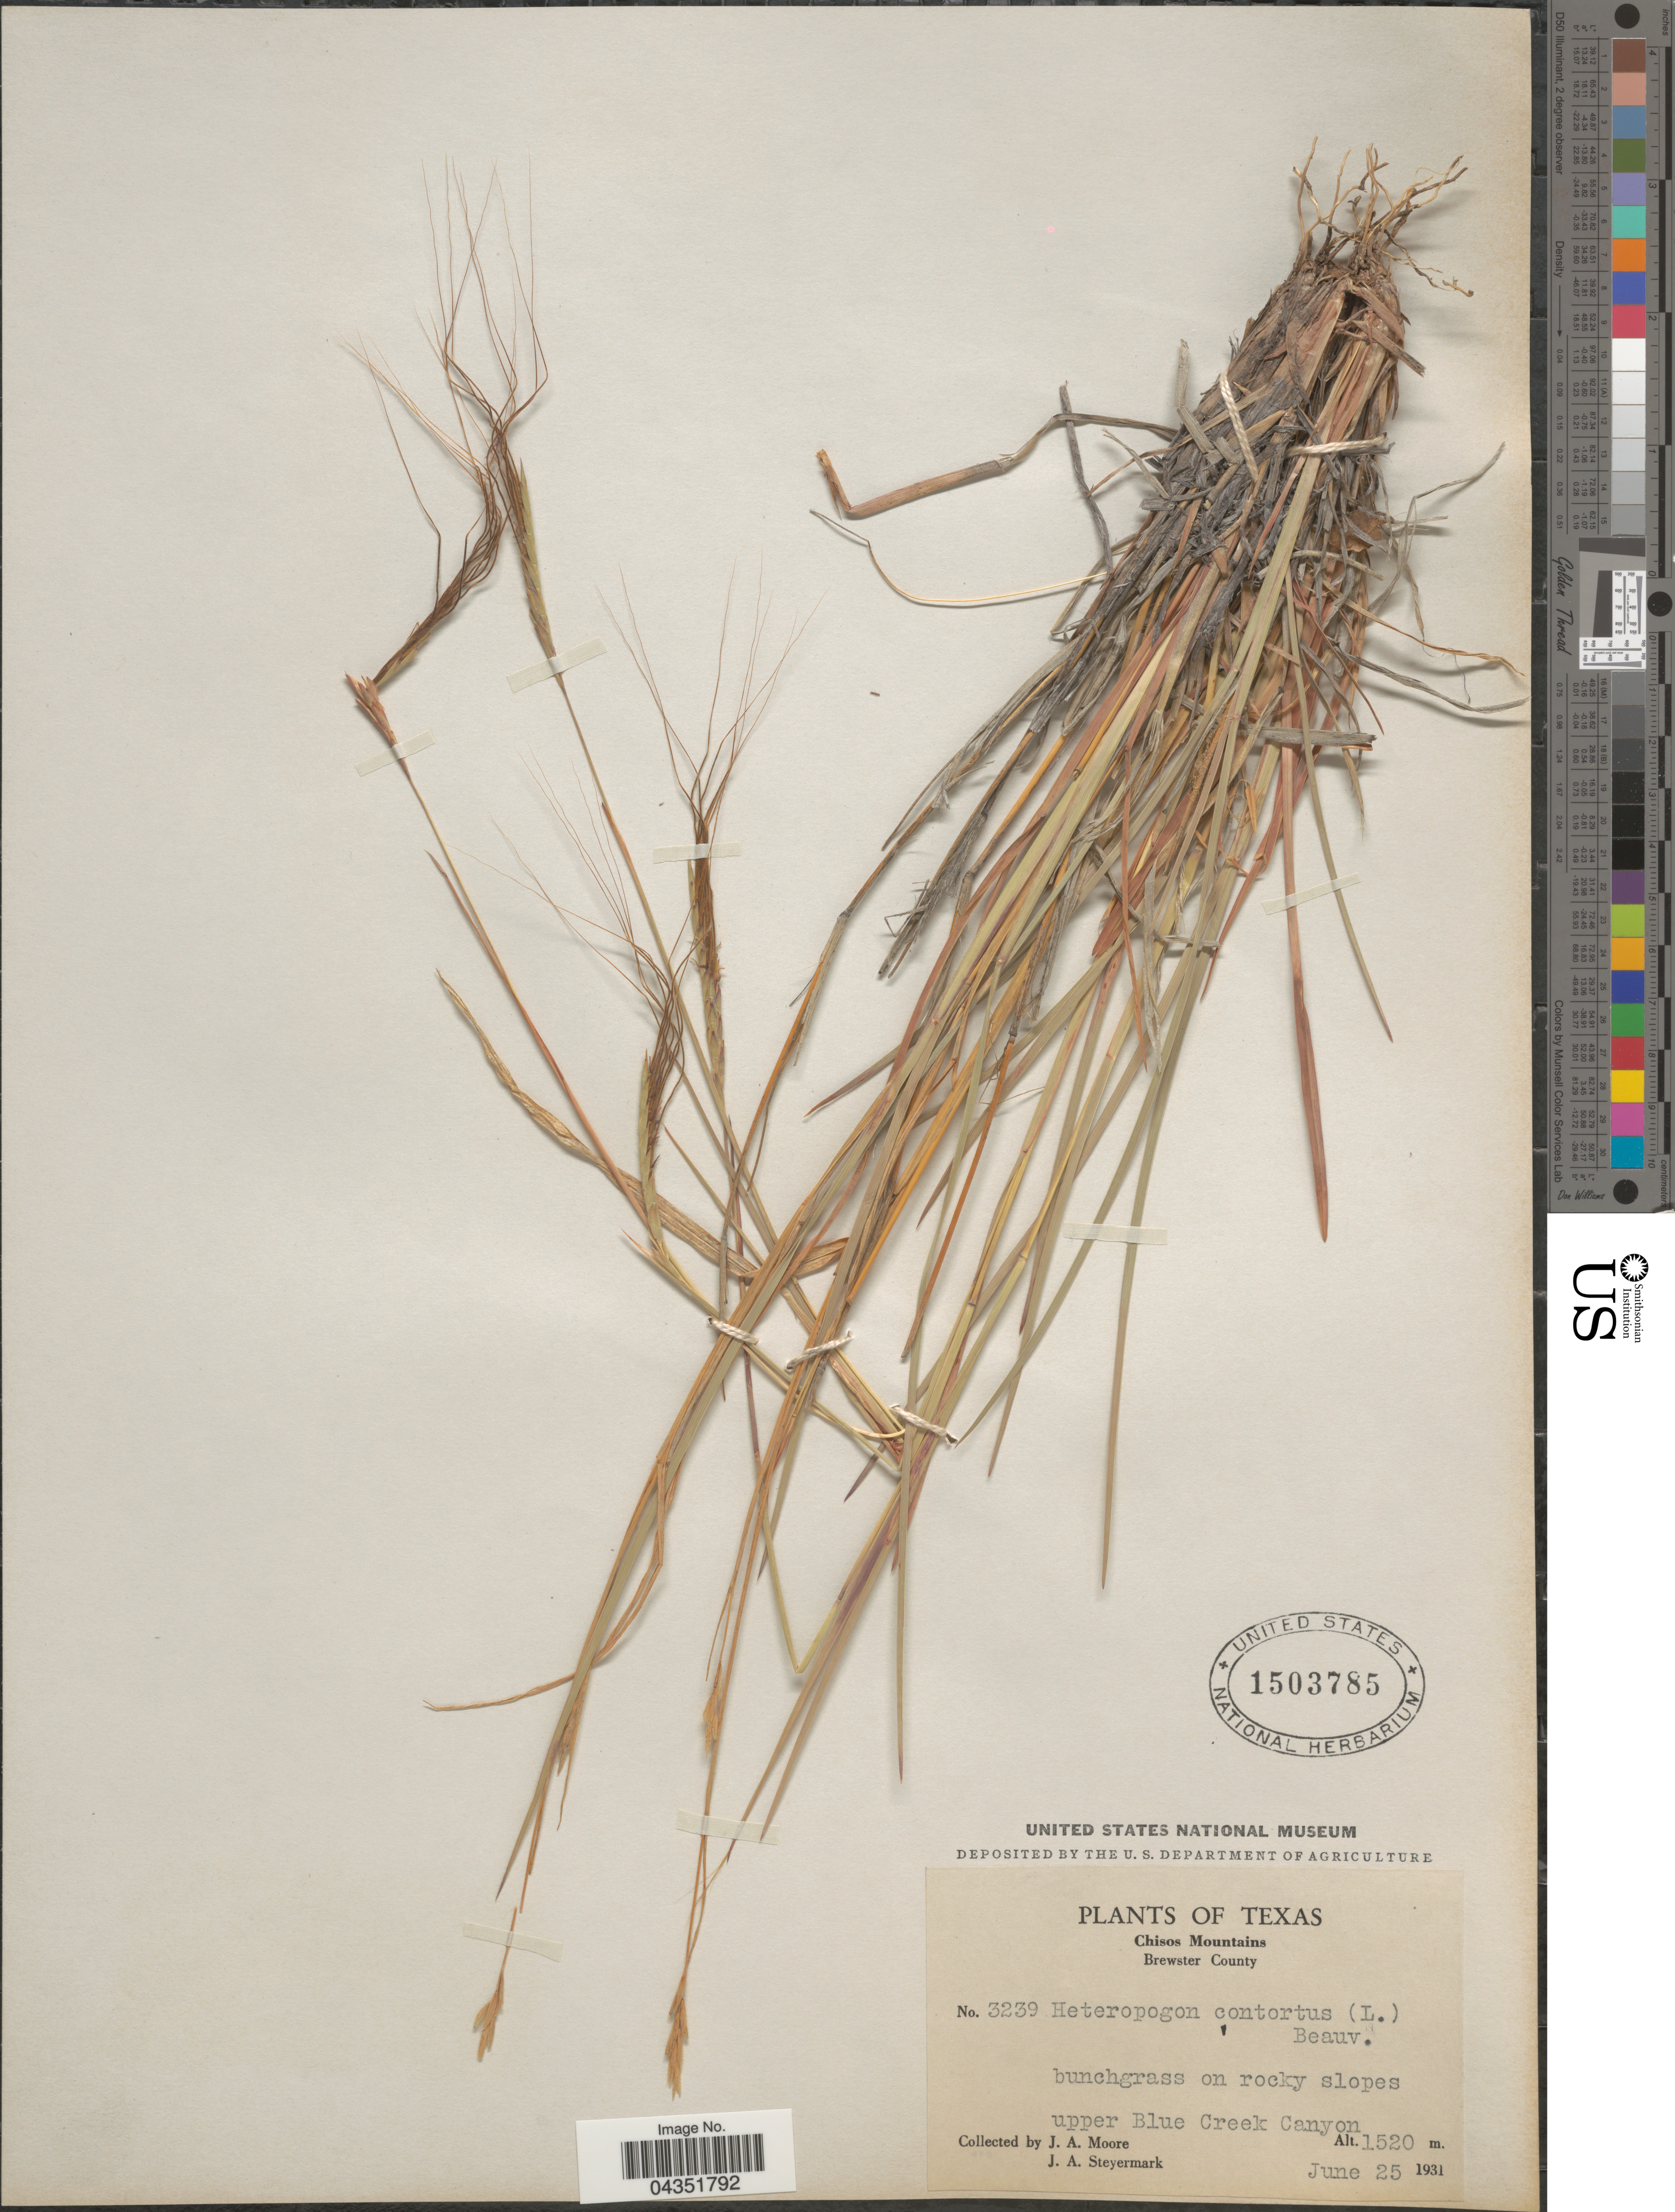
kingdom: Plantae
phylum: Tracheophyta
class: Liliopsida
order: Poales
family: Poaceae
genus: Heteropogon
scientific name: Heteropogon contortus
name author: (L.) P. Beauv. ex Roem. & Schult.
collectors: J. A. Moore & J. Steyermark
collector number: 3239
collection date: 1931-06-25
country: United States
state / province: Texas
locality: Chisos Mountains. Brewster County. On rocky slopes upper Blue Creek Canyon.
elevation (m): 1520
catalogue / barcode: US 1503785